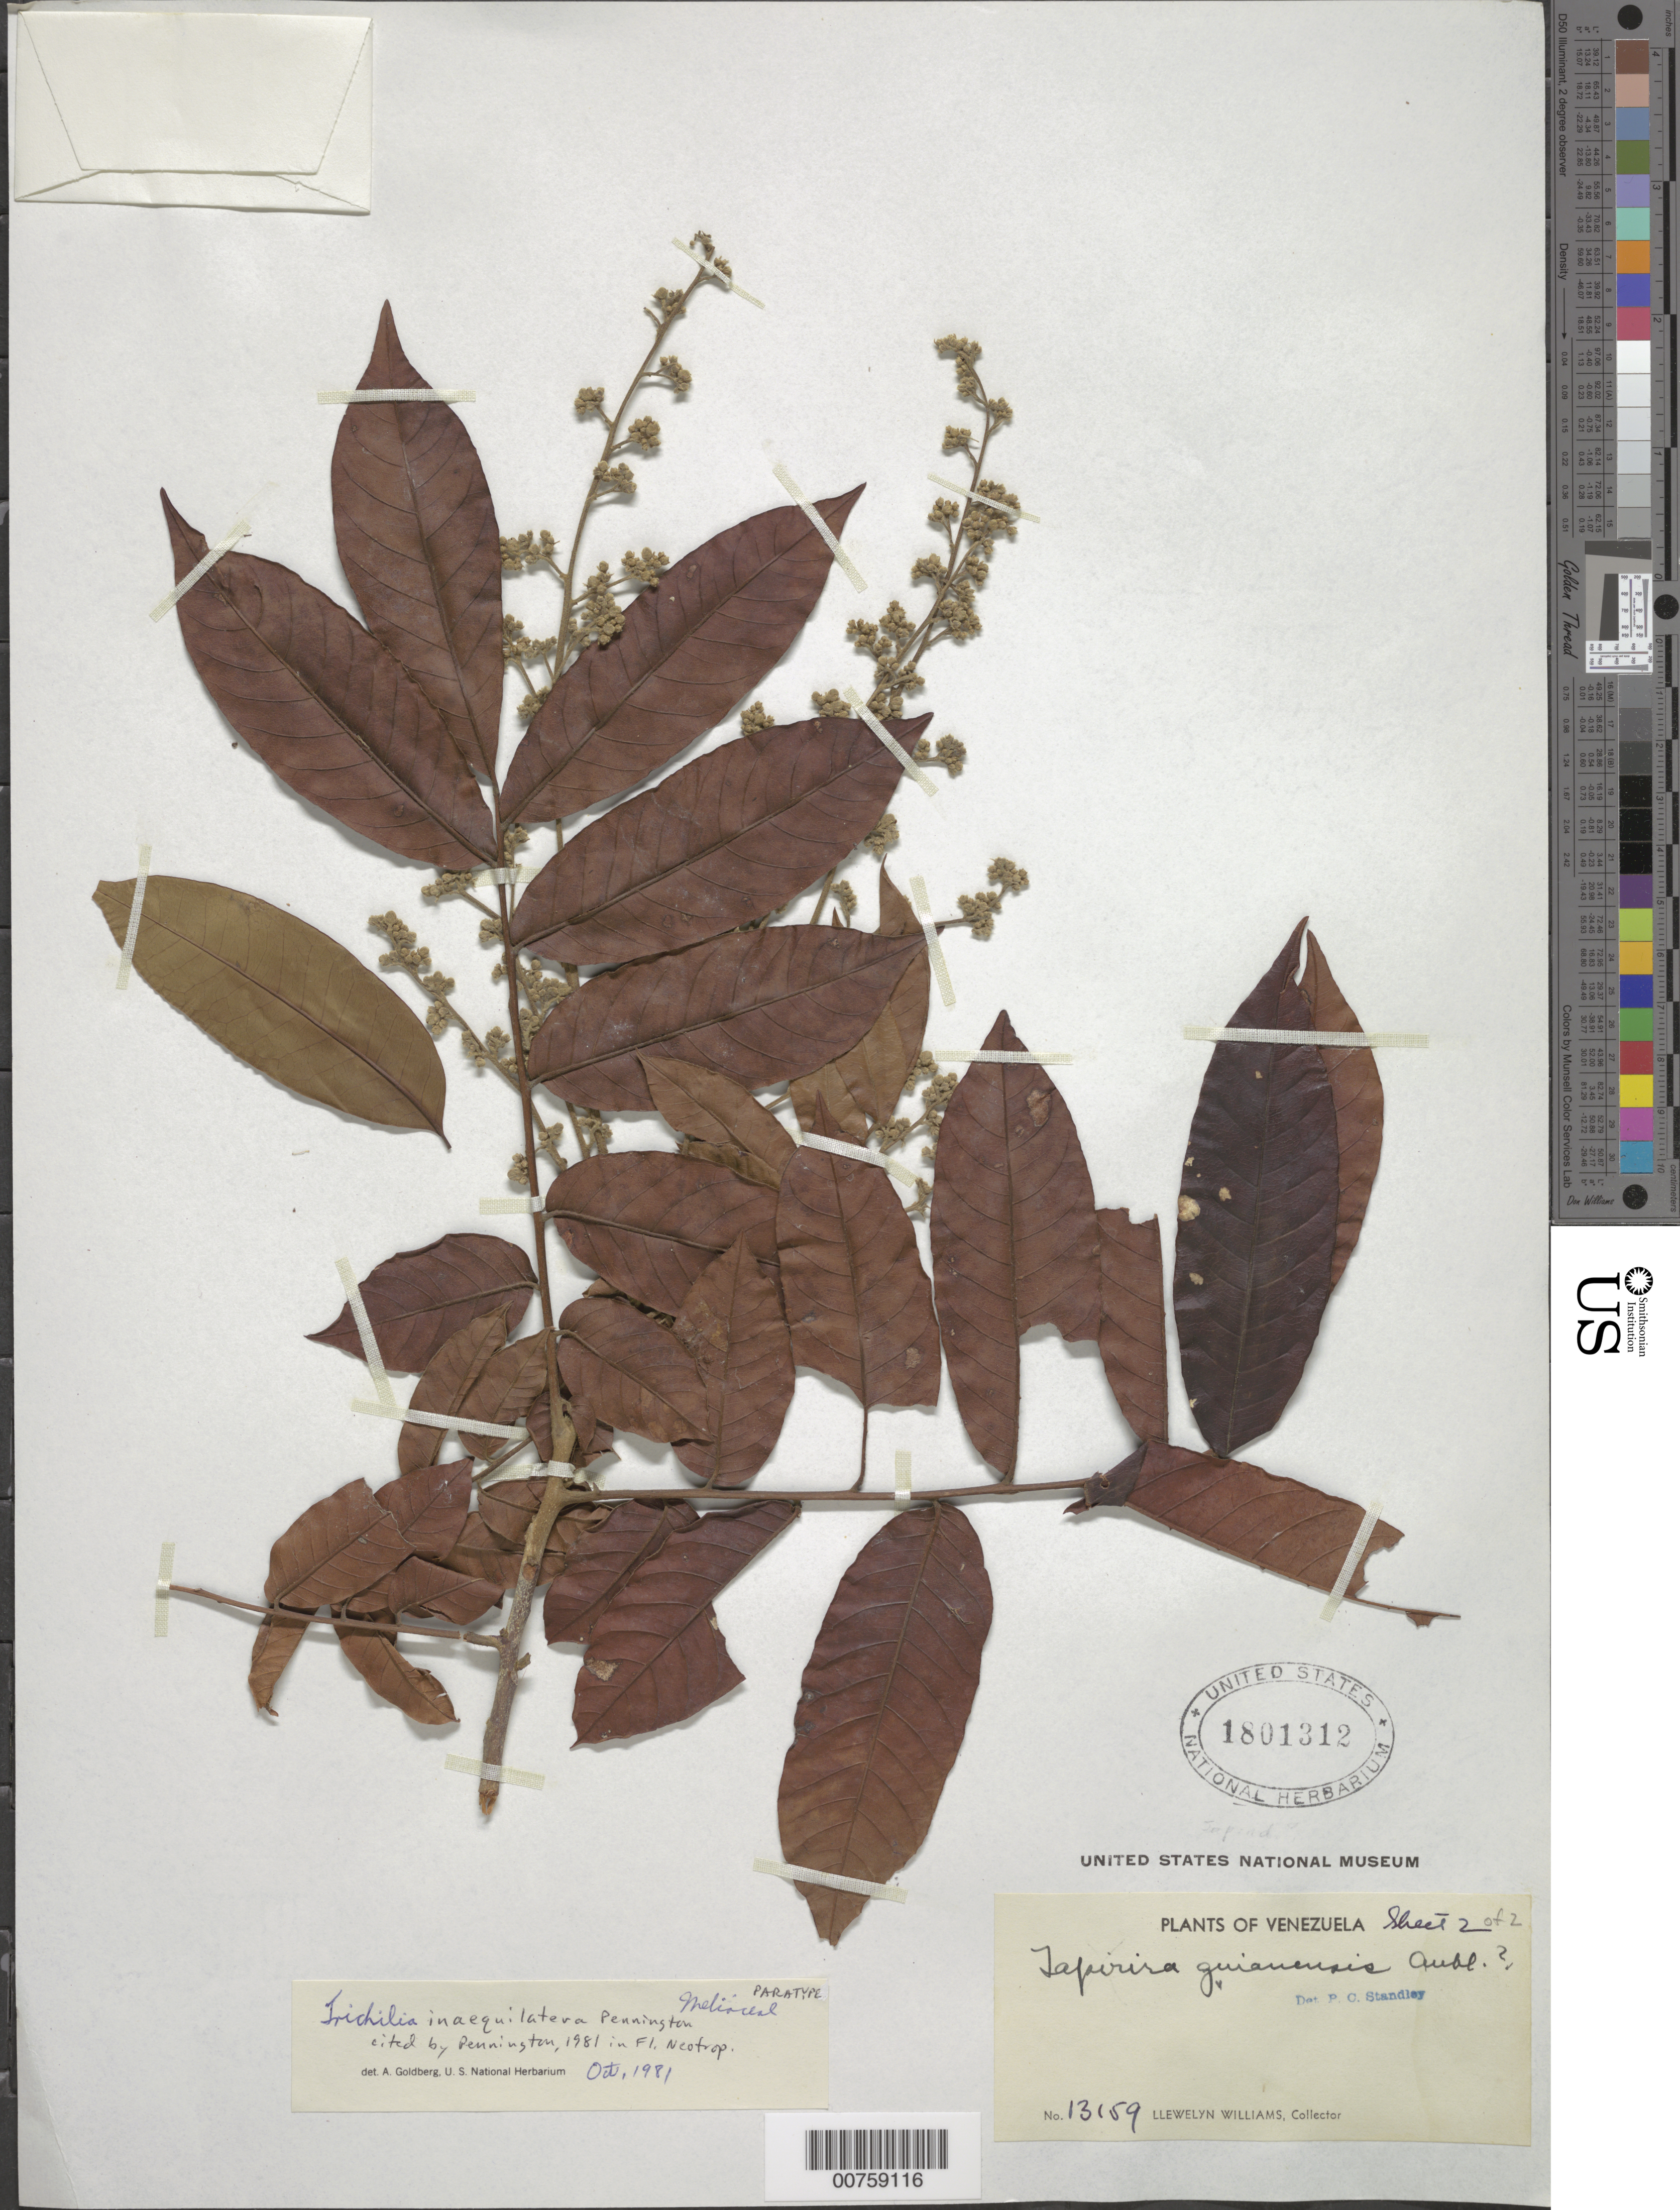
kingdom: Plantae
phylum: Tracheophyta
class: Magnoliopsida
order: Sapindales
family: Meliaceae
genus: Trichilia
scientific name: Trichilia inaequilatera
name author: T.D. Penn.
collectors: Ll. Williams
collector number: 13159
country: Venezuela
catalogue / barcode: US 1801312